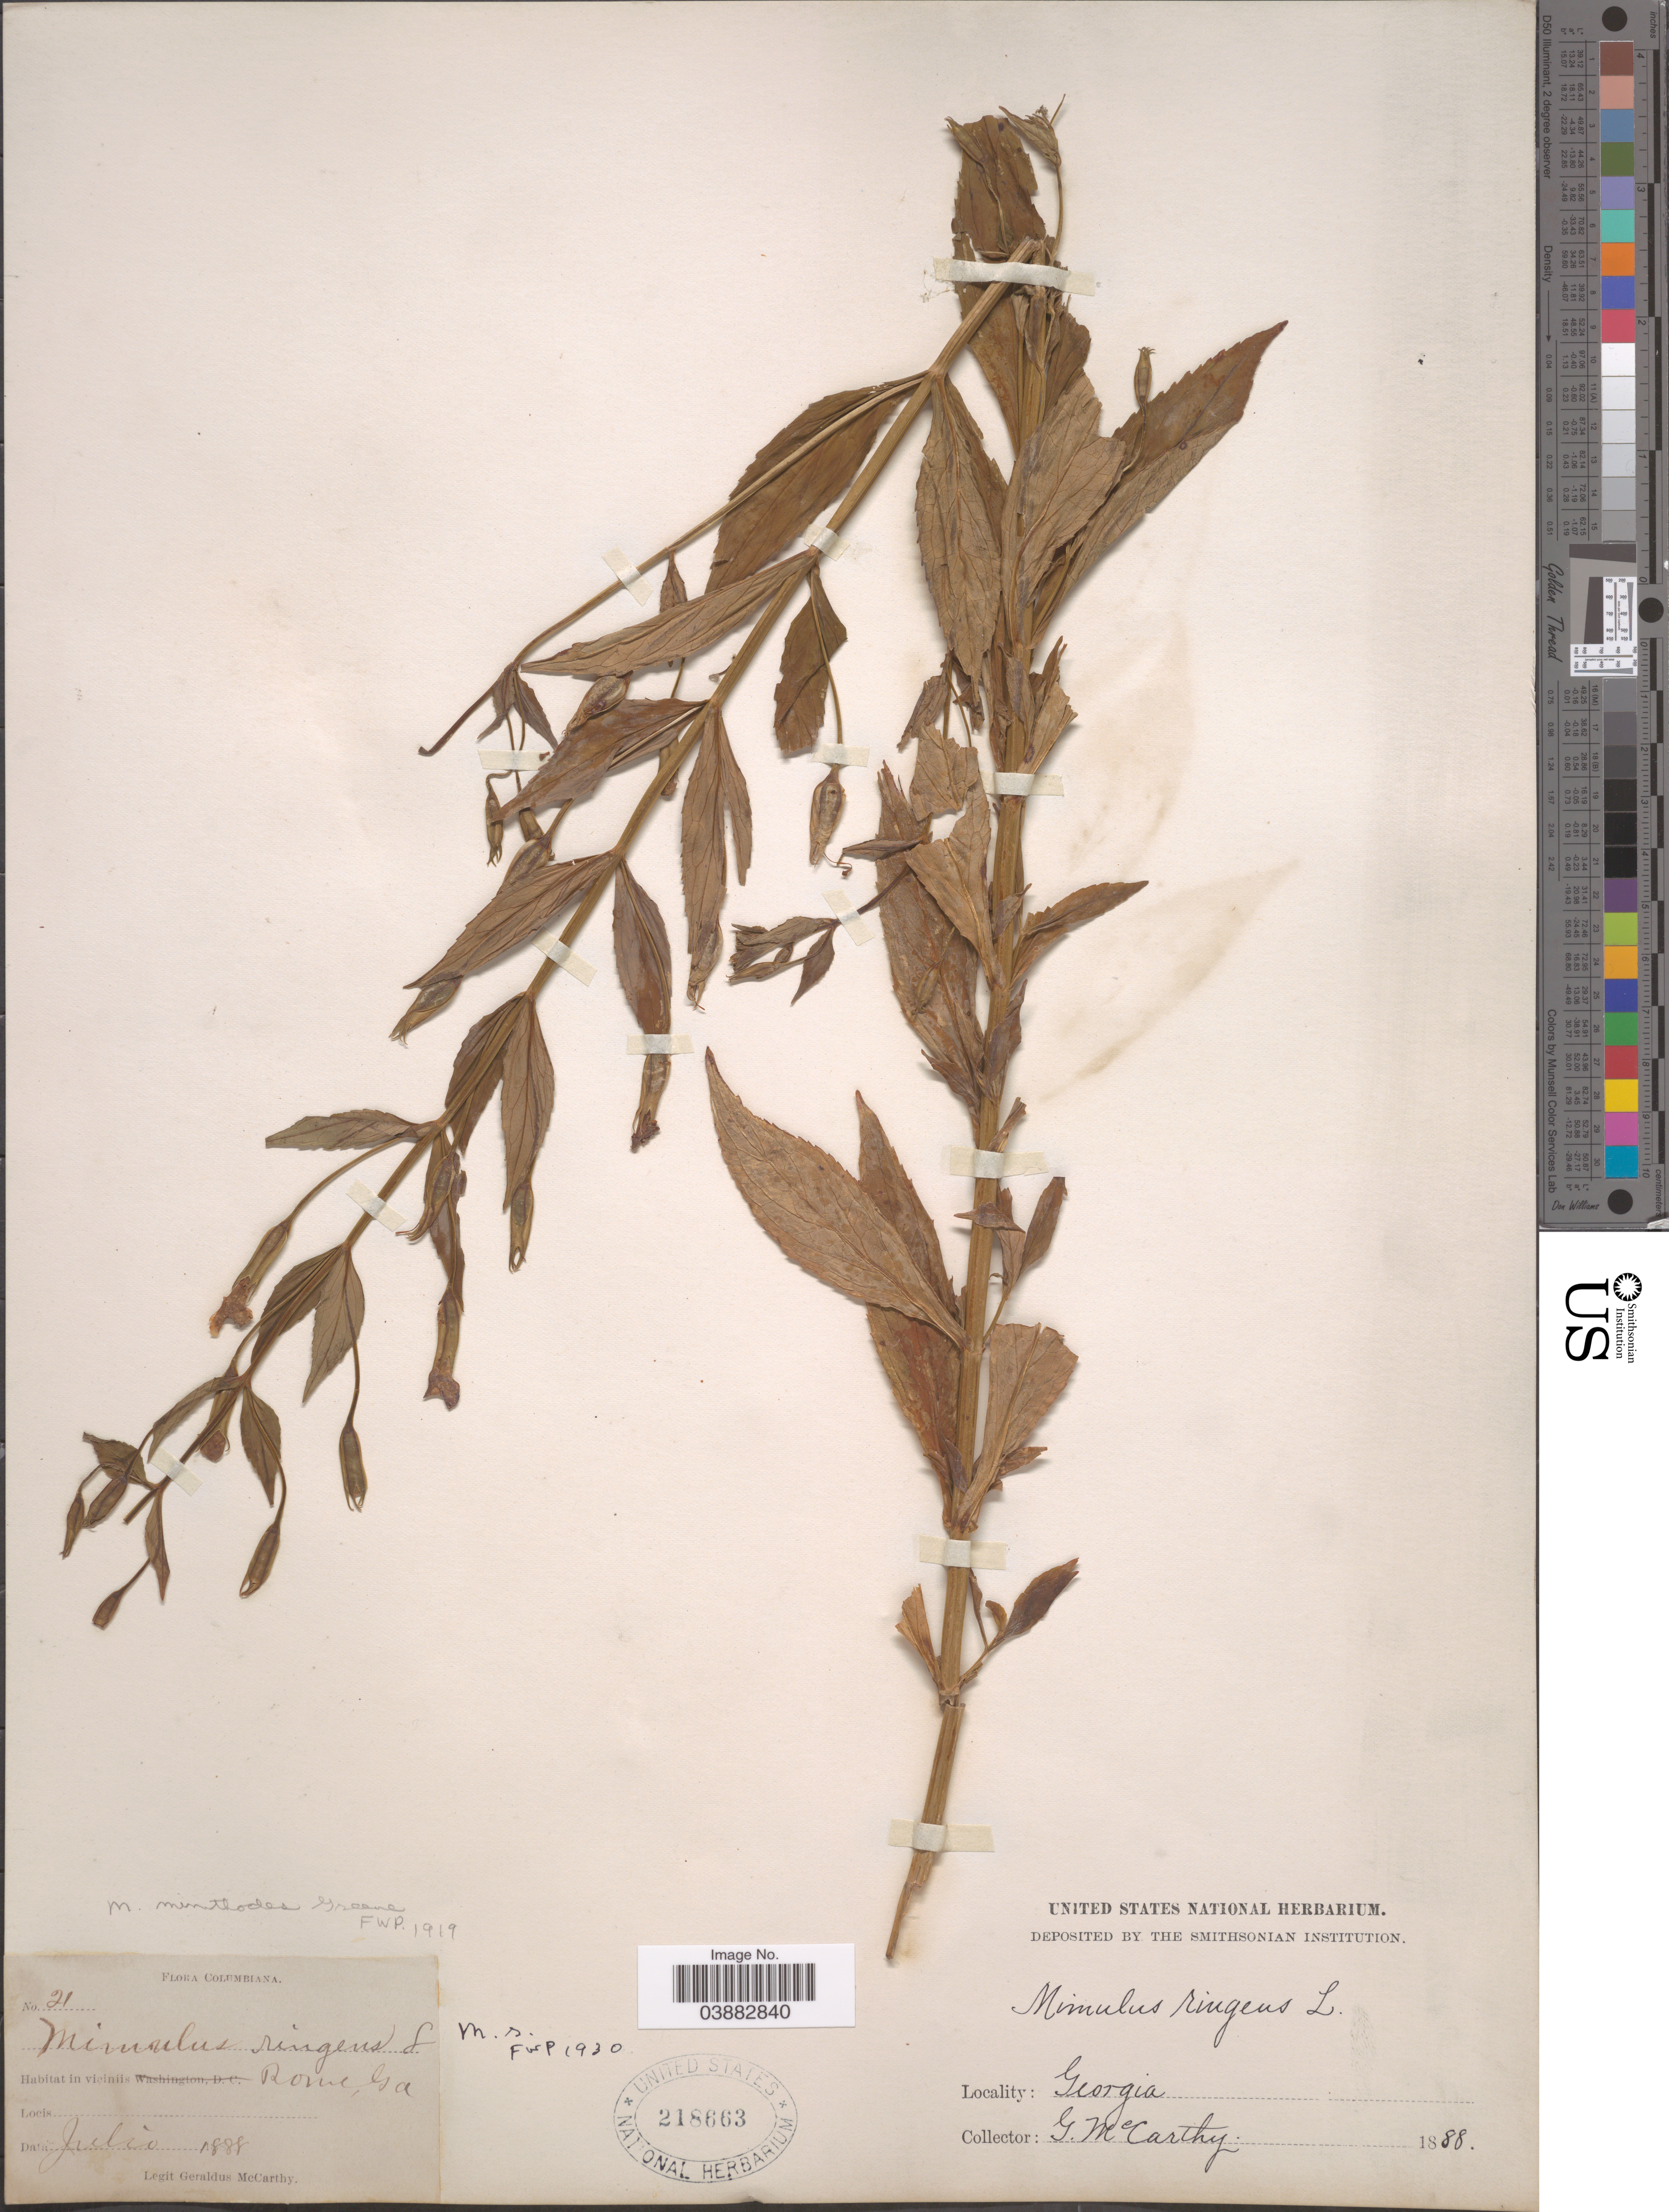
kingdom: Plantae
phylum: Tracheophyta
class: Magnoliopsida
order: Lamiales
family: Phrymaceae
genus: Mimulus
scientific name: Mimulus ringens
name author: L.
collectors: M. McCarthy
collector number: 21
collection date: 1888-07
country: United States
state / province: Georgia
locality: Rome.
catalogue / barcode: US 218663